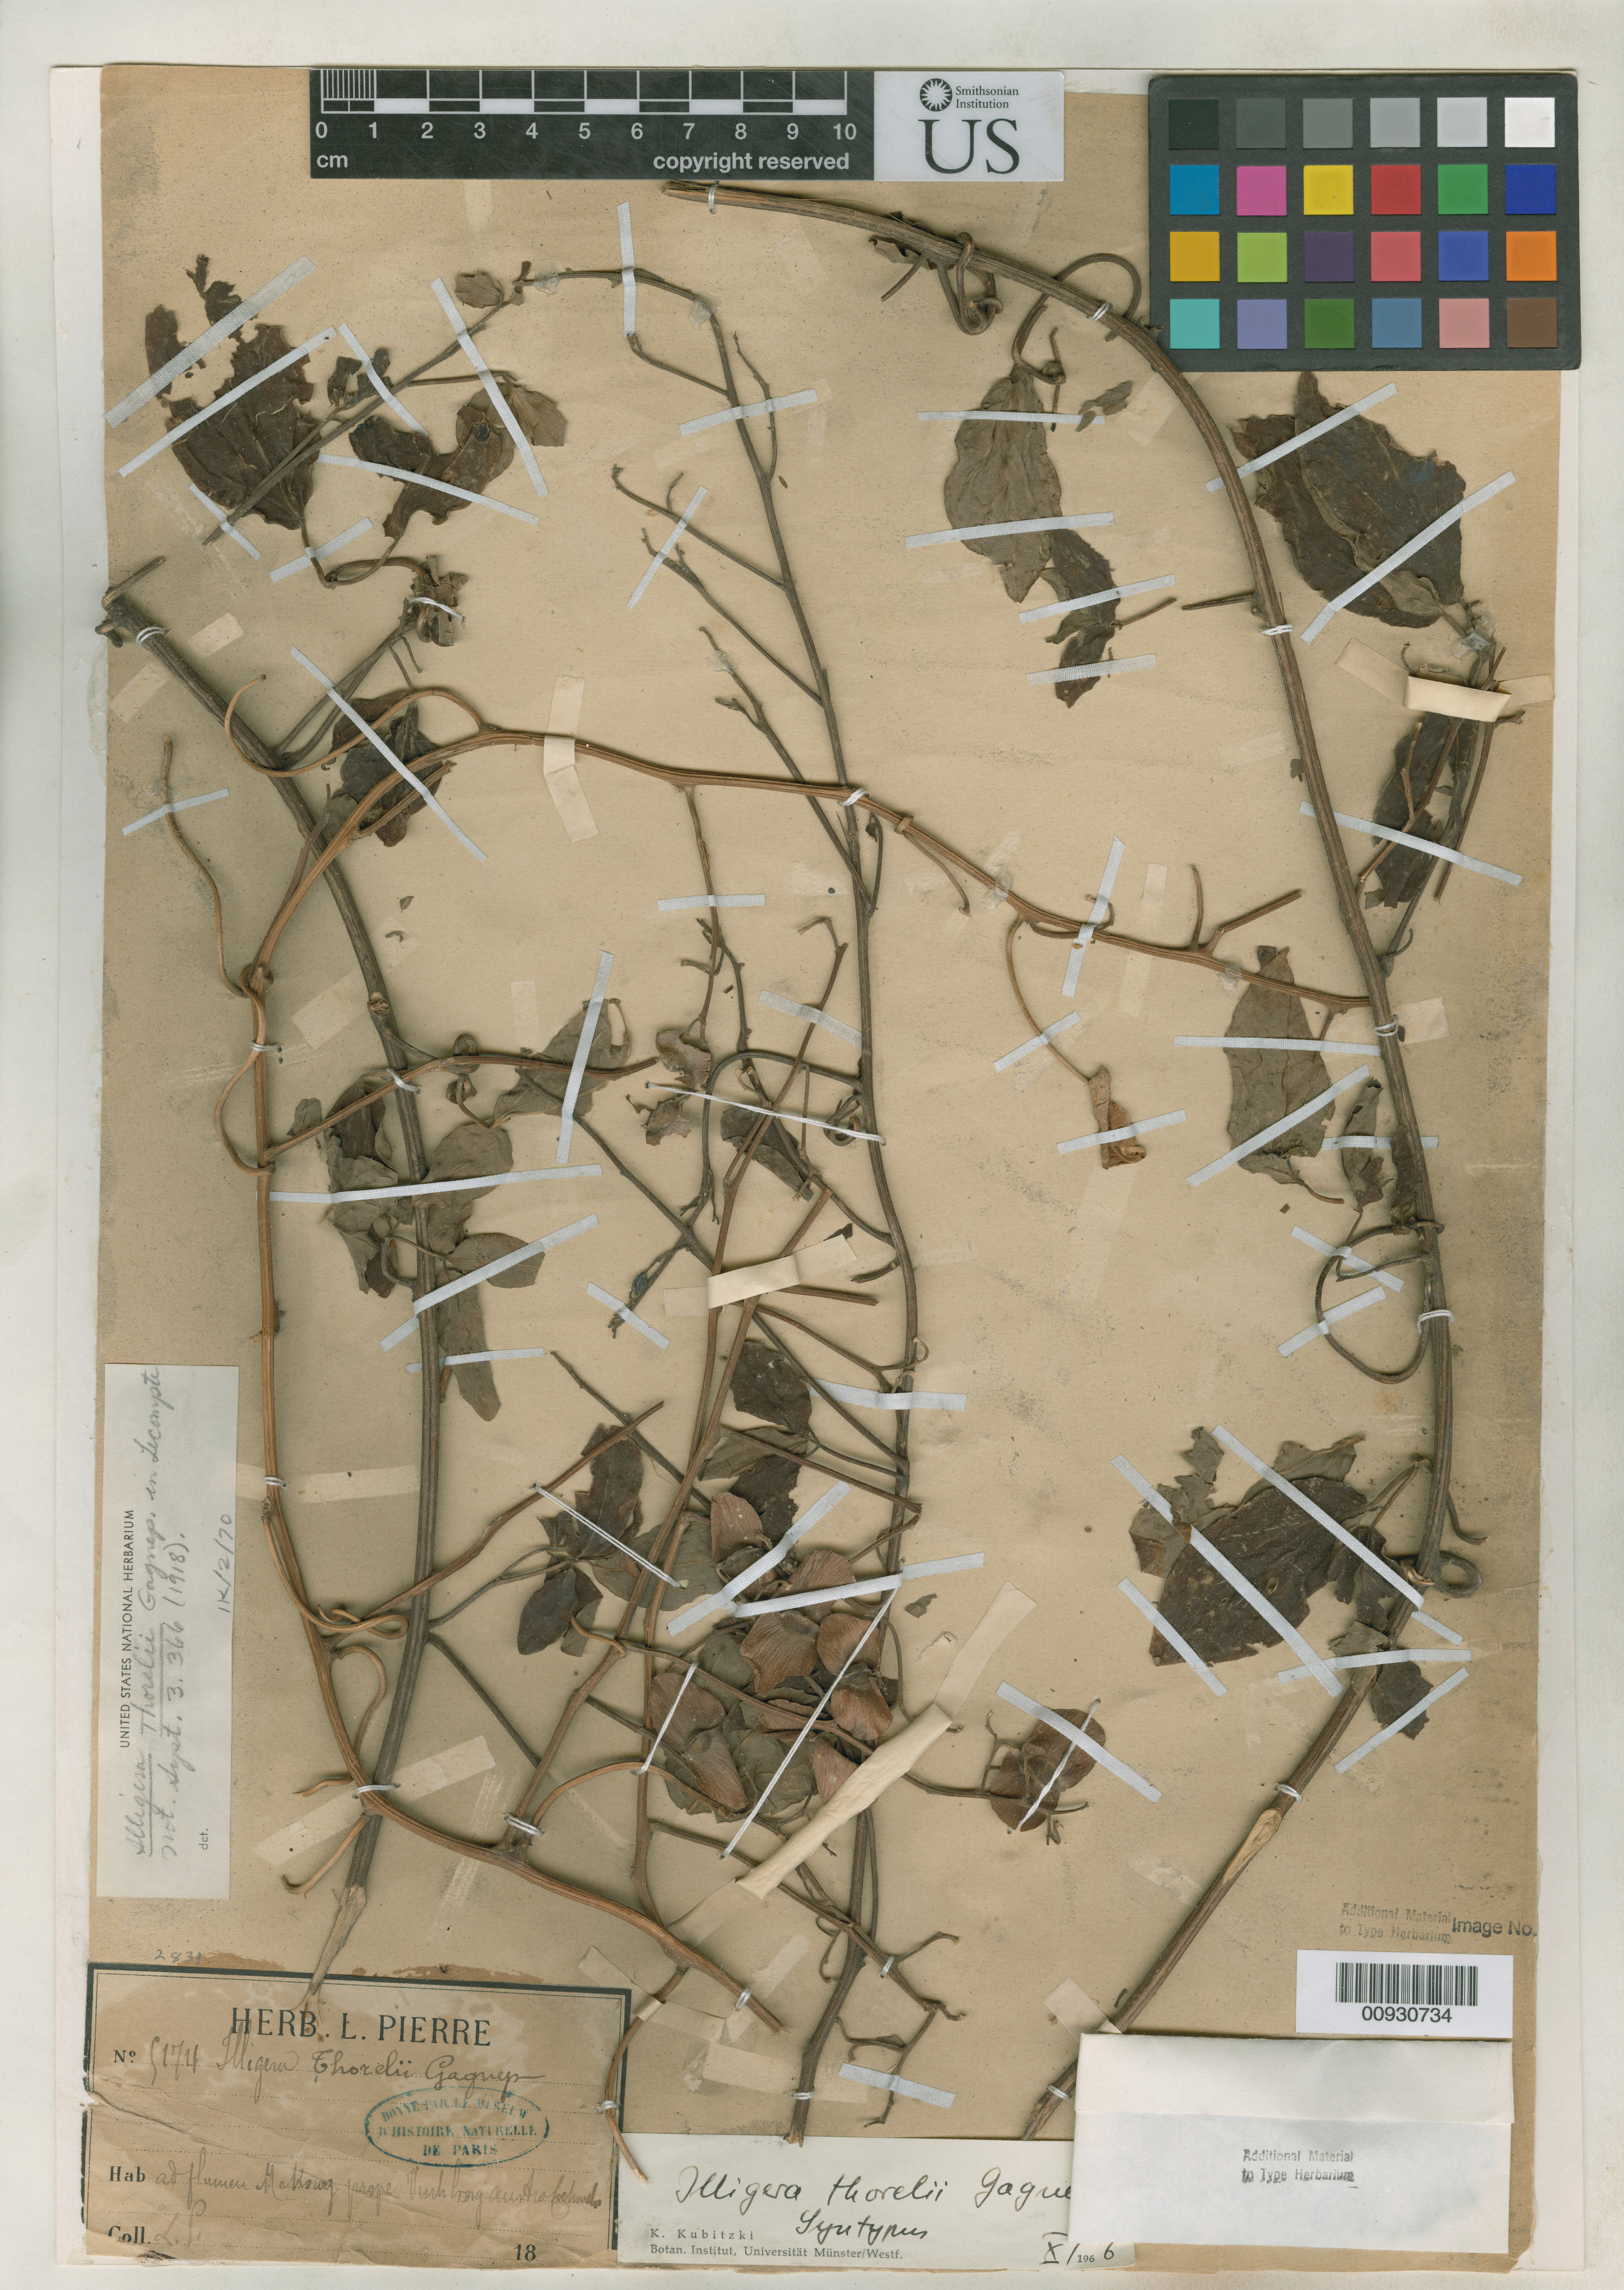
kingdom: Plantae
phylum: Tracheophyta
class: Magnoliopsida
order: Laurales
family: Hernandiaceae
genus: Illigera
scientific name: Illigera thorelii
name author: Gagnep.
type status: Syntype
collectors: J. Pierre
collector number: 5174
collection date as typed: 18--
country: Vietnam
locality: Ad flumen Mekong prope Vinhlong.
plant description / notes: Lectotype collection is Thorel 878 as designated by K. Kubitzki, Bot. Jahrb. Syst. 89: 172 (1969).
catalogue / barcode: US 1270593